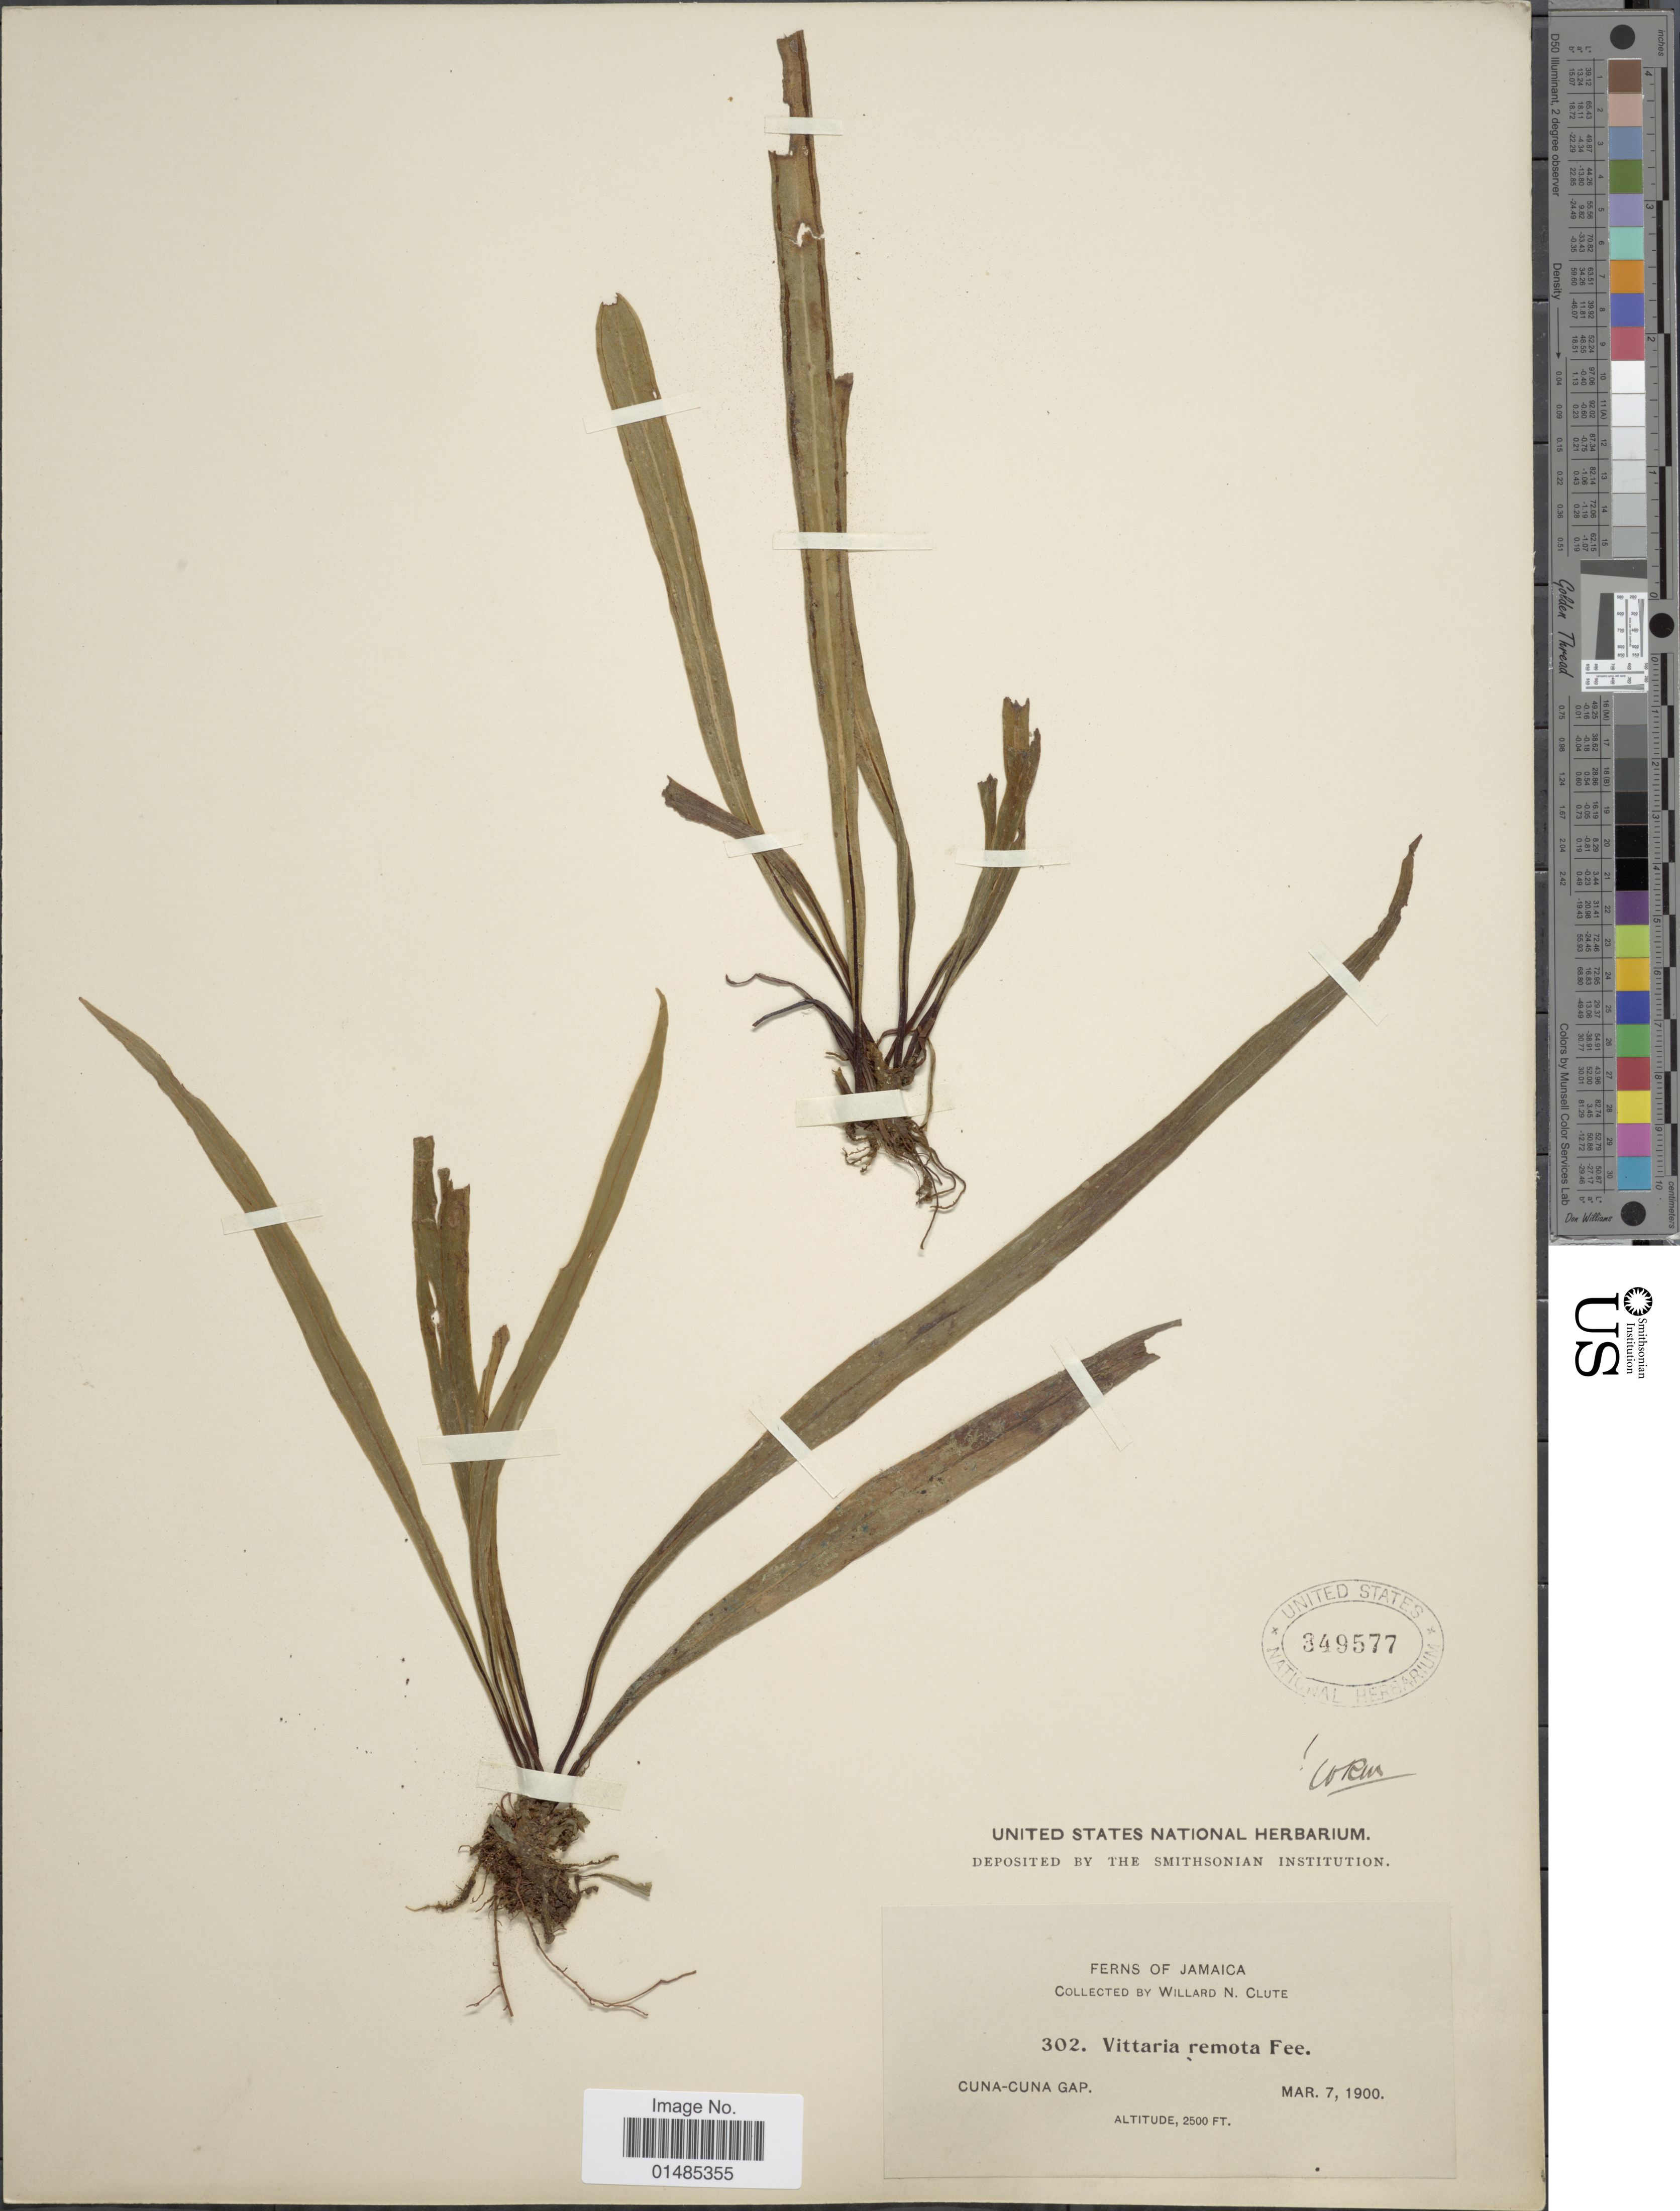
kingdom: Plantae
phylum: Tracheophyta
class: Polypodiopsida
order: Polypodiales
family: Pteridaceae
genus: Radiovittaria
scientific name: Radiovittaria remota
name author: (Fée) E.H. Crane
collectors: W. N. Clute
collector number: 302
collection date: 1900-03-07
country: Jamaica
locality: Cuna-Cuna Gap.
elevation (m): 762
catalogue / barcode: US 349577